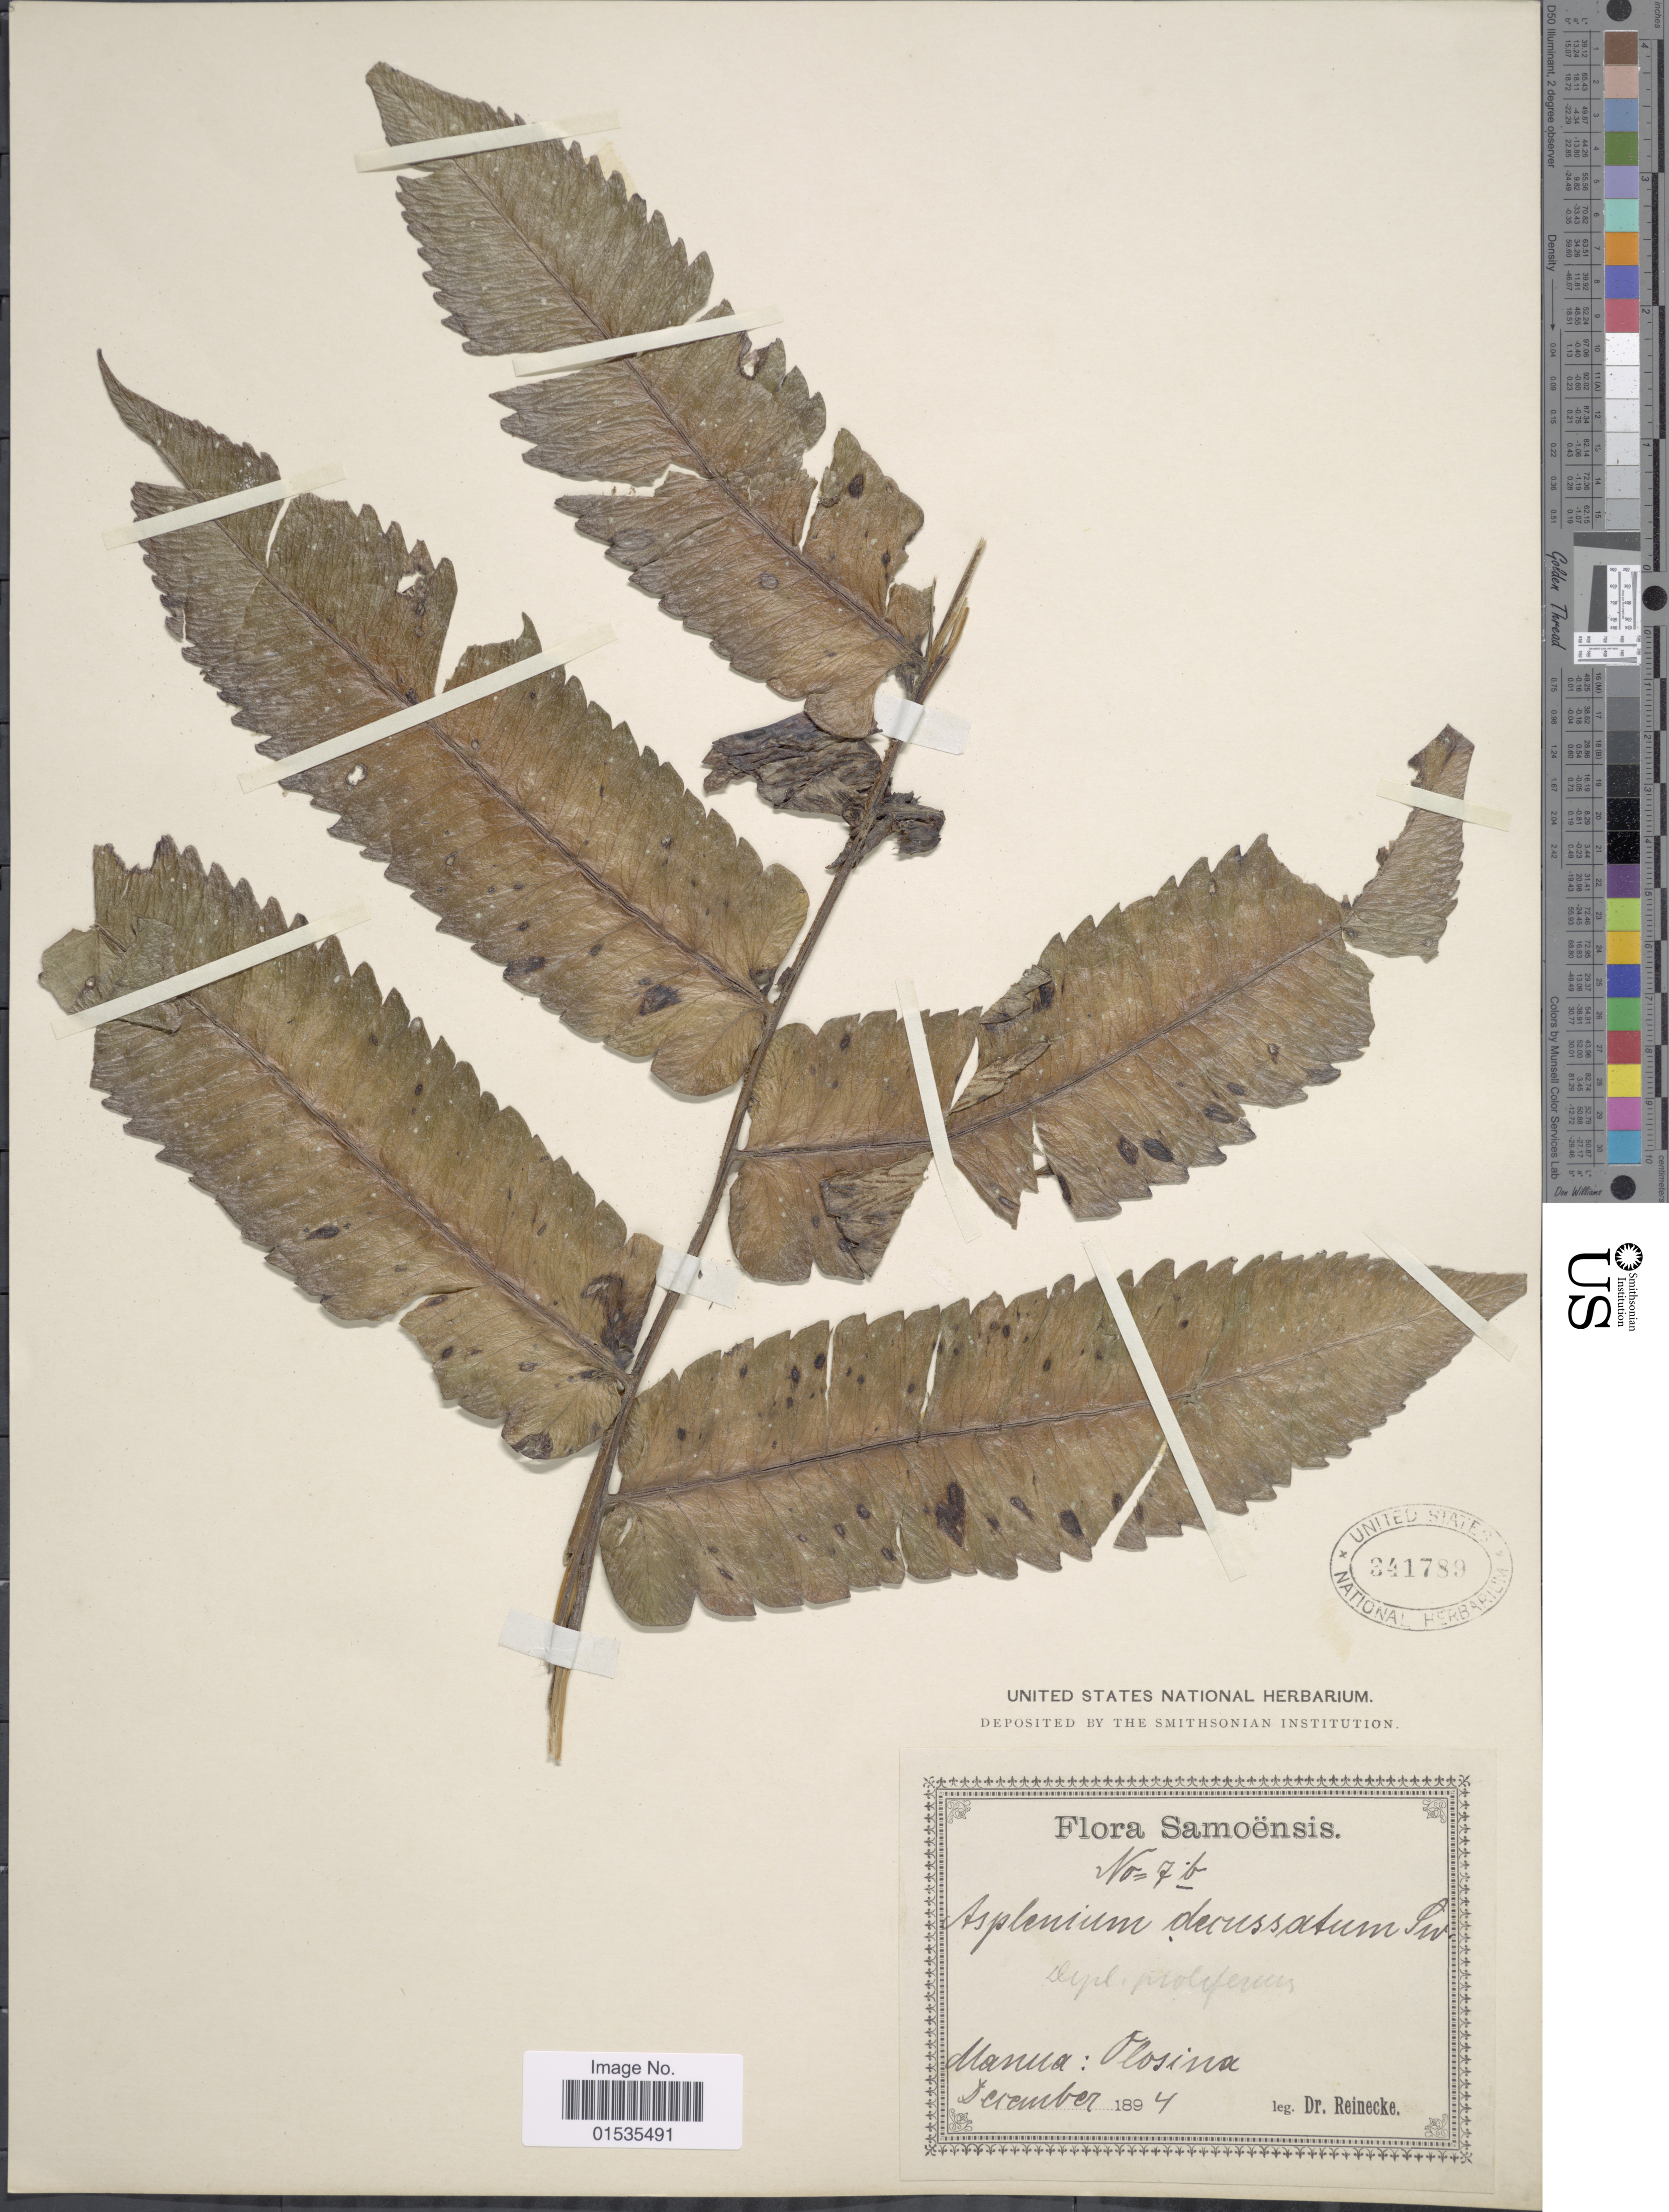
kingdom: Plantae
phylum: Tracheophyta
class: Polypodiopsida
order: Polypodiales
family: Athyriaceae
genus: Diplazium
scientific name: Diplazium proliferum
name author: (Lam.) Thouars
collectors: -- Reinecke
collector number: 7b*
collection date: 1894-12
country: American Samoa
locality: Manua: Olosina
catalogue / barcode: US 341789